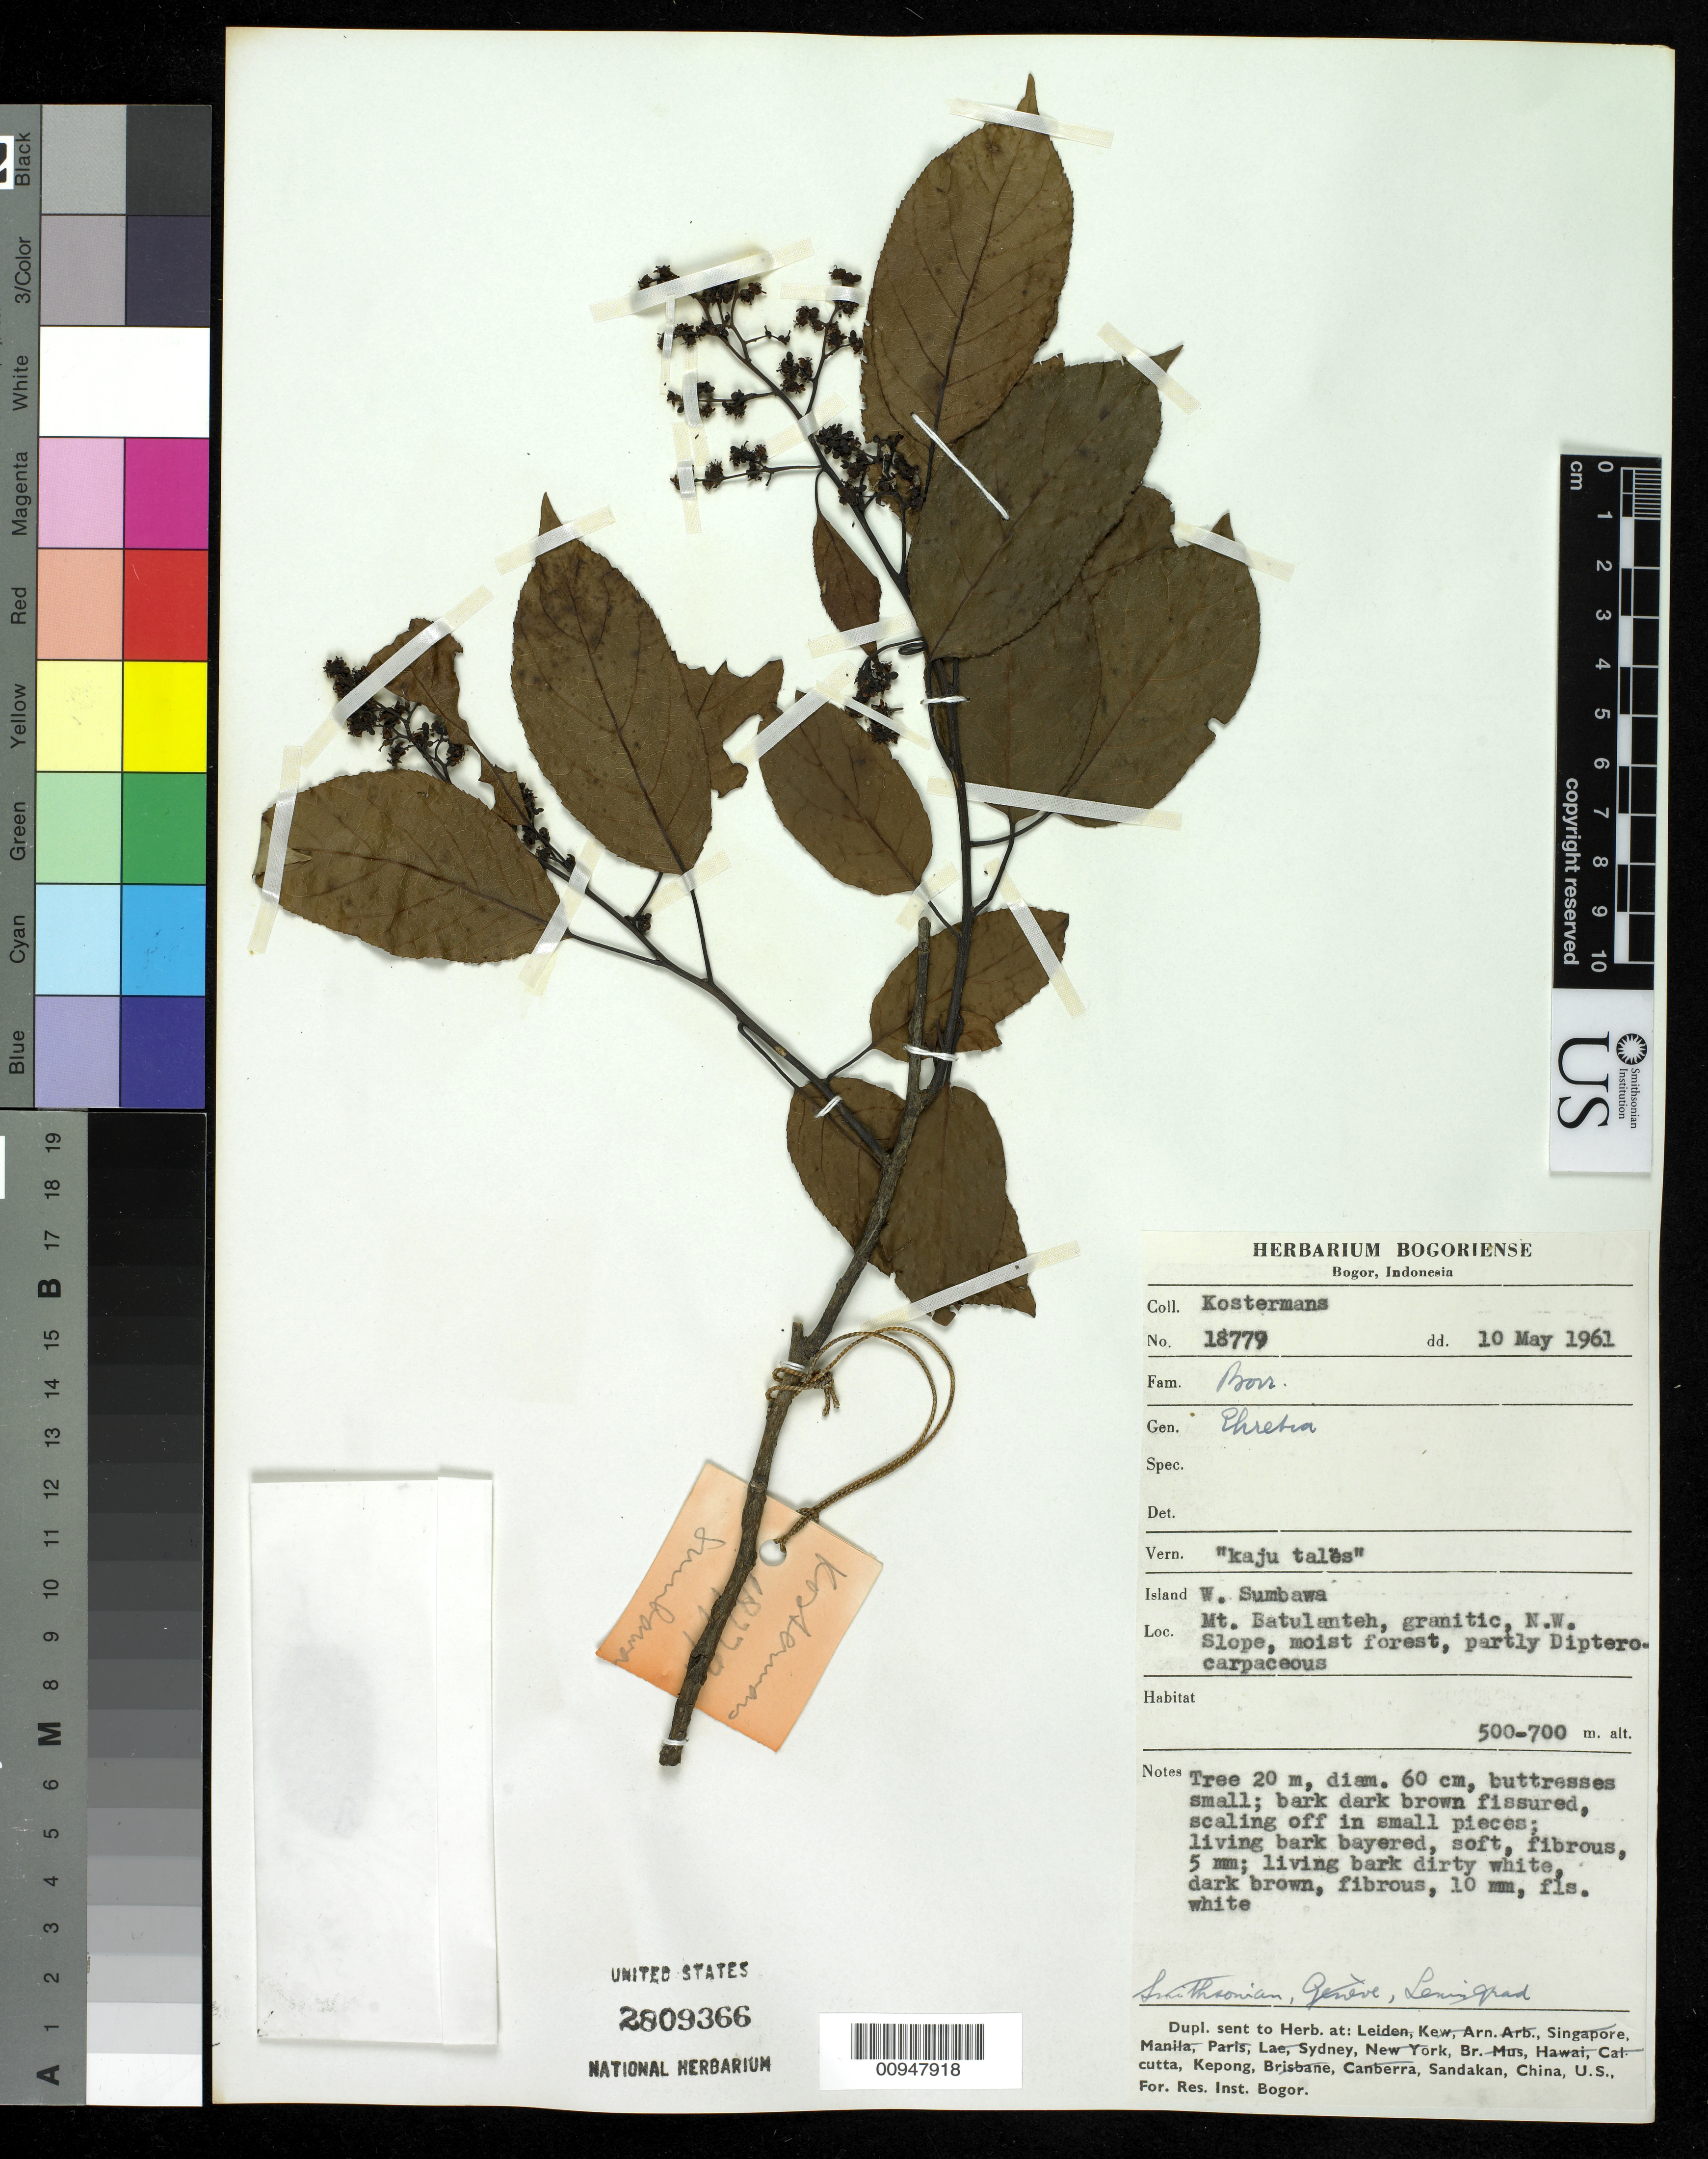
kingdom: Plantae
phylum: Tracheophyta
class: Magnoliopsida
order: Boraginales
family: Ehretiaceae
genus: Ehretia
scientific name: Ehretia sp.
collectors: A. J. G. Kostermans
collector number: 18779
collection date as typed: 10 May 1961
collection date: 1961-05-10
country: Indonesia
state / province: Lesser Sunda Is.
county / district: West Nusa Tenggara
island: Sumbawa I.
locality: Mt. Batulanteh, NW slope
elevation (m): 500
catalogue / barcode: US 2809366